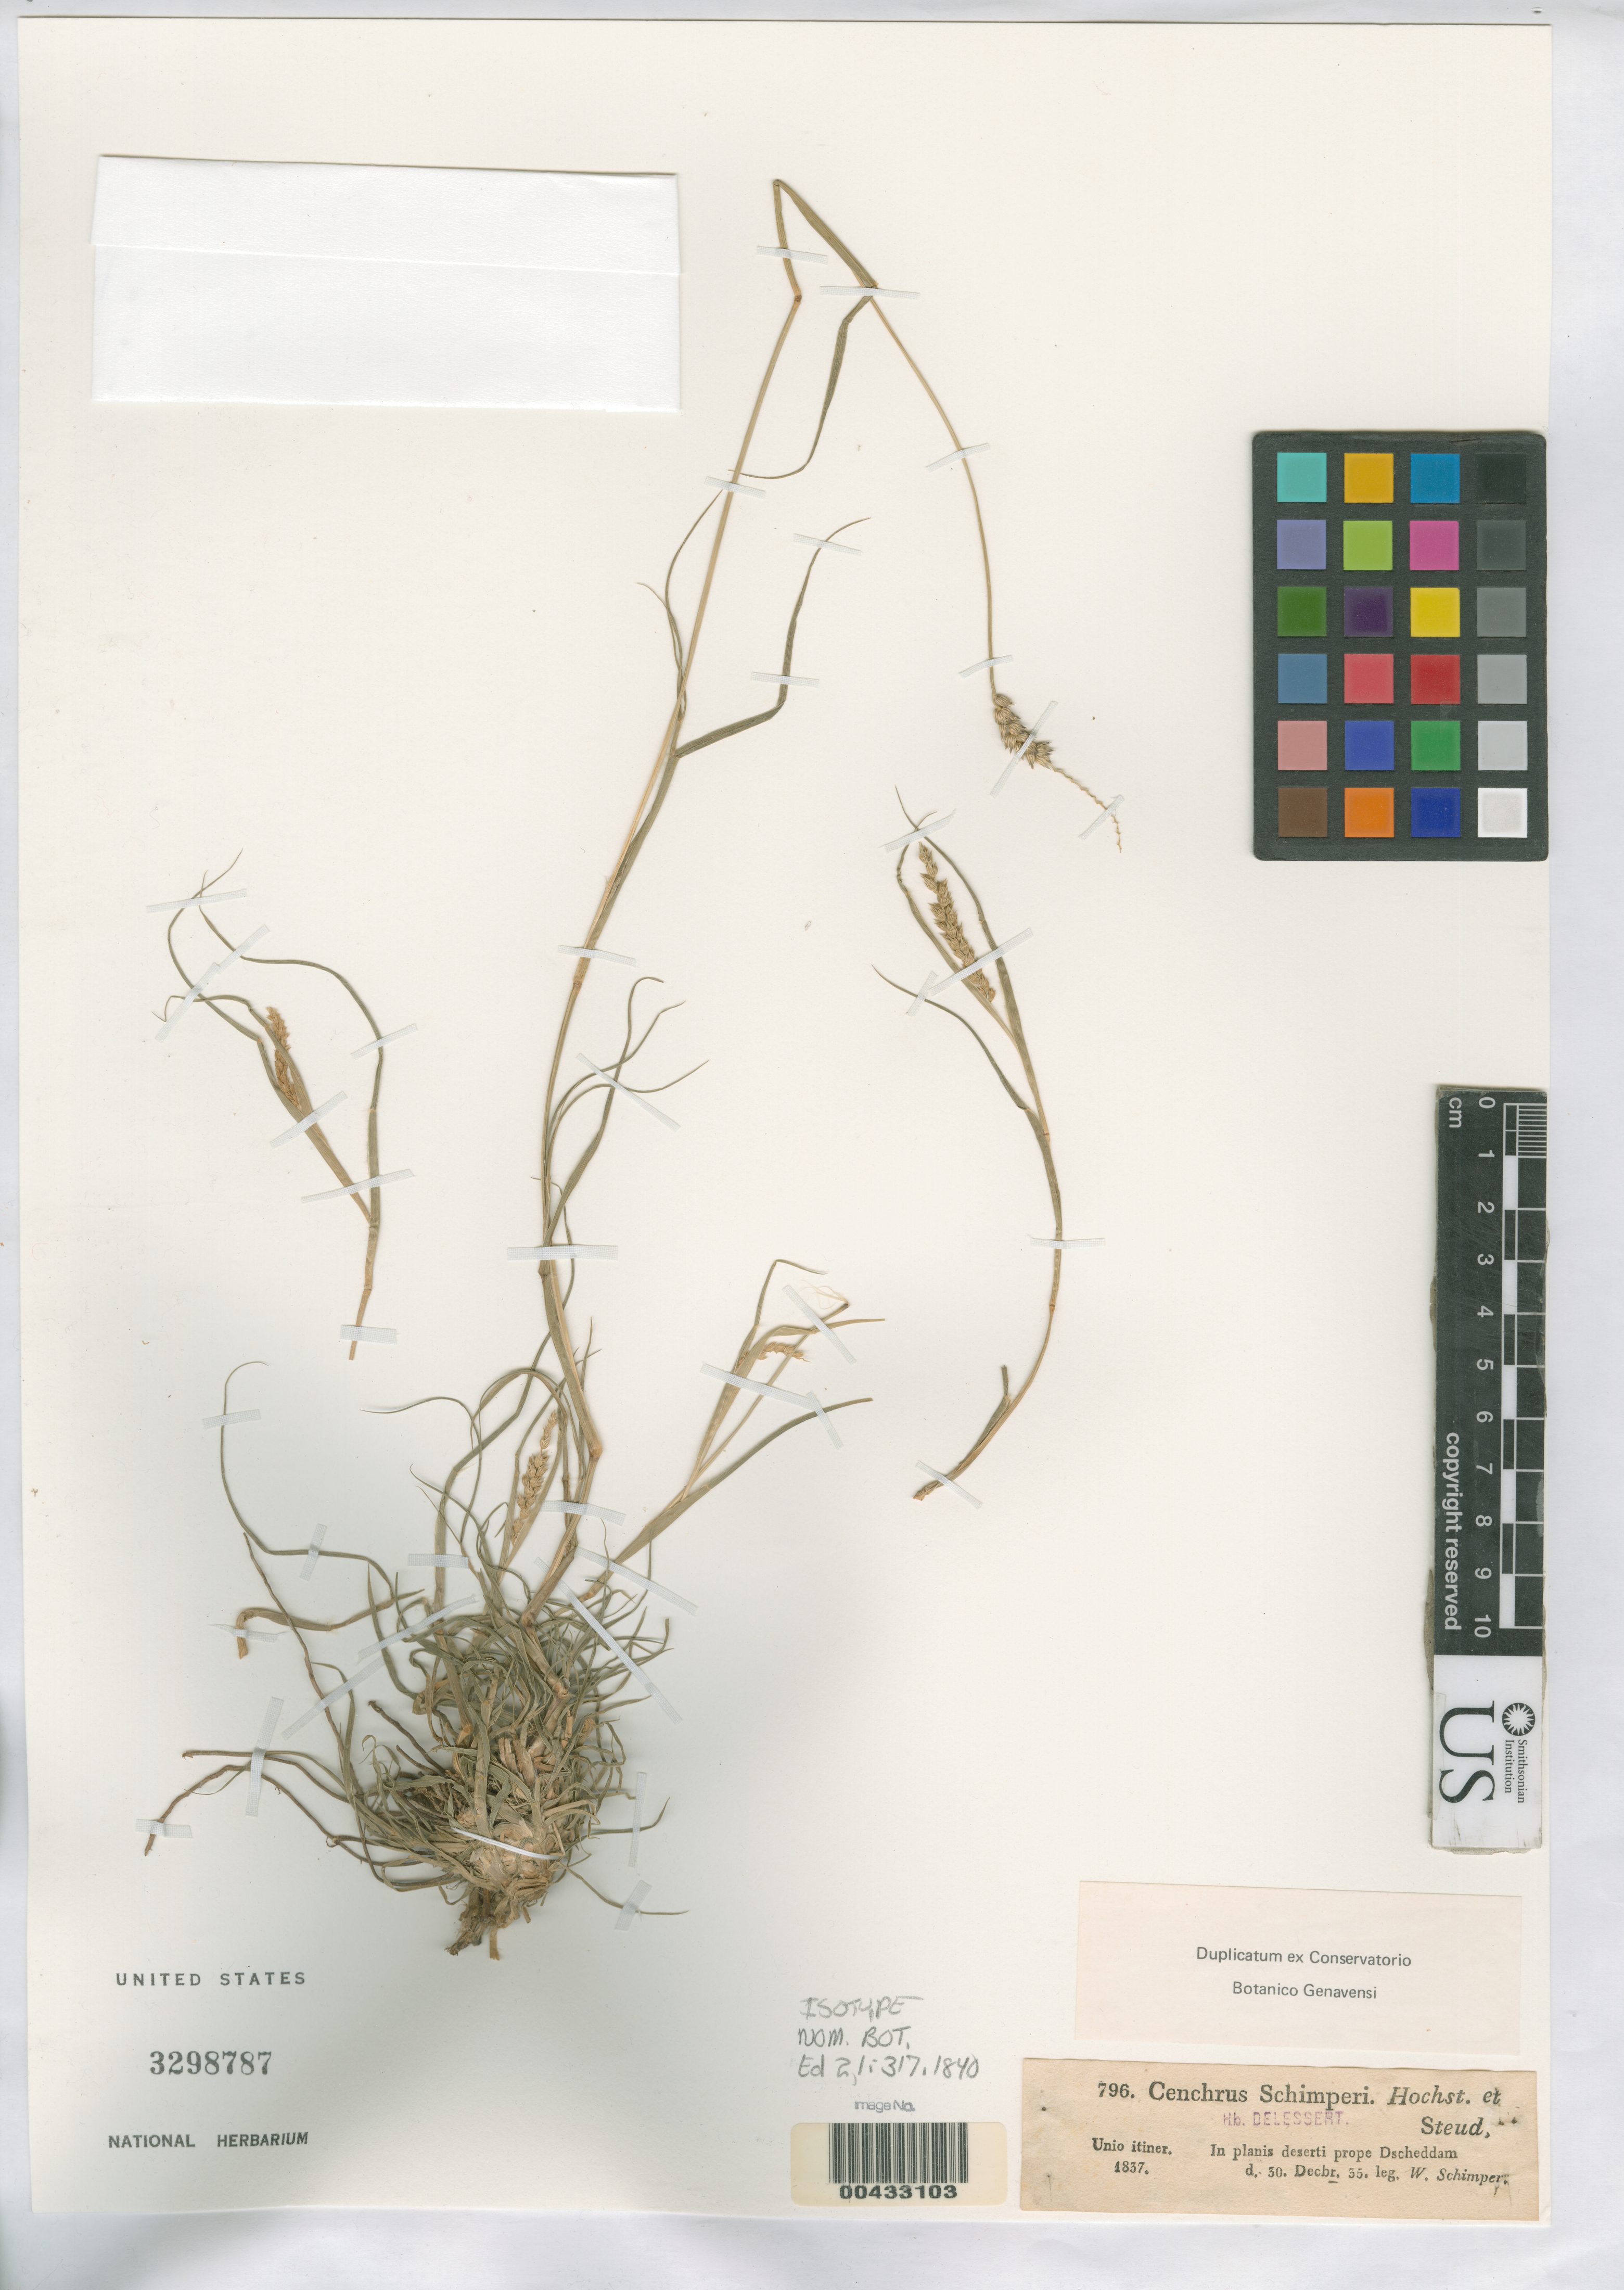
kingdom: Plantae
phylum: Tracheophyta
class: Liliopsida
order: Poales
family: Poaceae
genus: Cenchrus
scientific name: Cenchrus schimperi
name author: Hochst. & Steud. ex Steud.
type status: Isotype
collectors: W. Schimper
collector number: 796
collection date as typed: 30 Dec 1835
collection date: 1835-12-30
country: Saudi Arabia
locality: In planis deserti prope Dscheddam.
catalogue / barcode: US 3298787